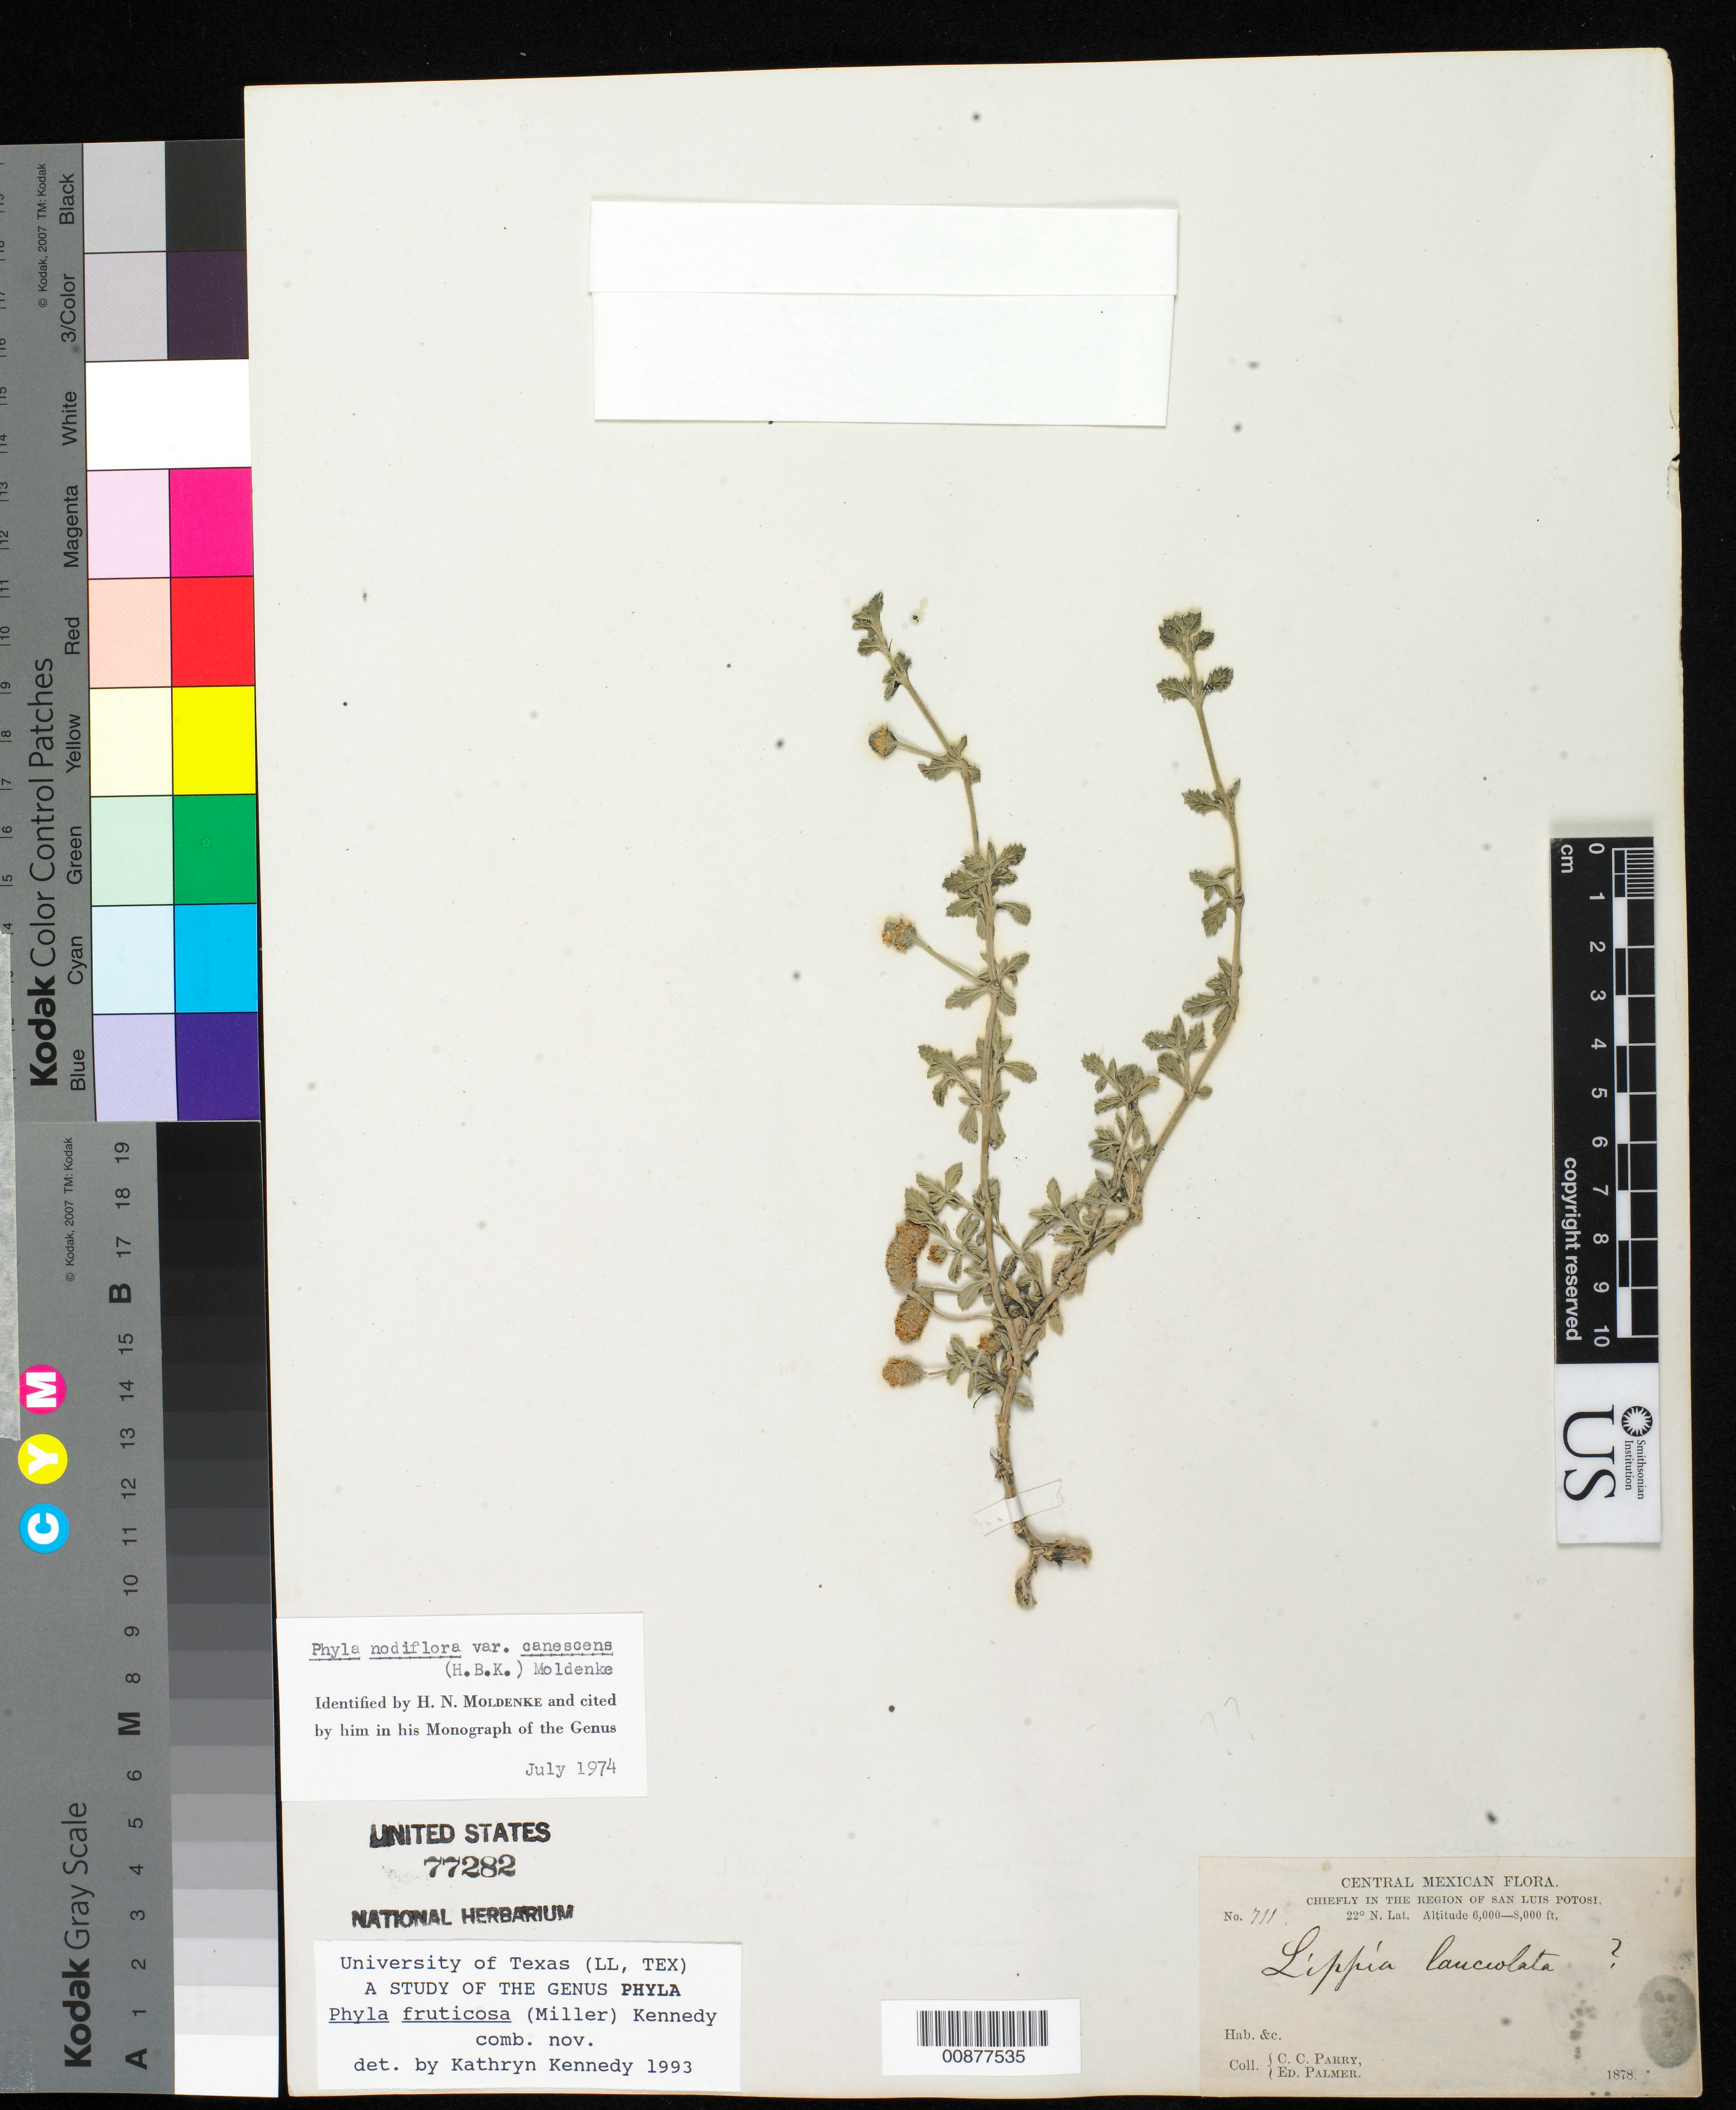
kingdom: Plantae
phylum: Tracheophyta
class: Magnoliopsida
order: Lamiales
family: Verbenaceae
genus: Phyla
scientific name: Phyla fruticosa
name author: (Mill.) K. Kenn. ex Wunderlin & B.F. Hansen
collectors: C. C. Parry & E. Palmer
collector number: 711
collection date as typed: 1878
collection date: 1878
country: Mexico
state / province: San Luis Potosí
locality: Chiefly in the region of San Luis Potosí.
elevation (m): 1829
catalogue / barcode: US 77282